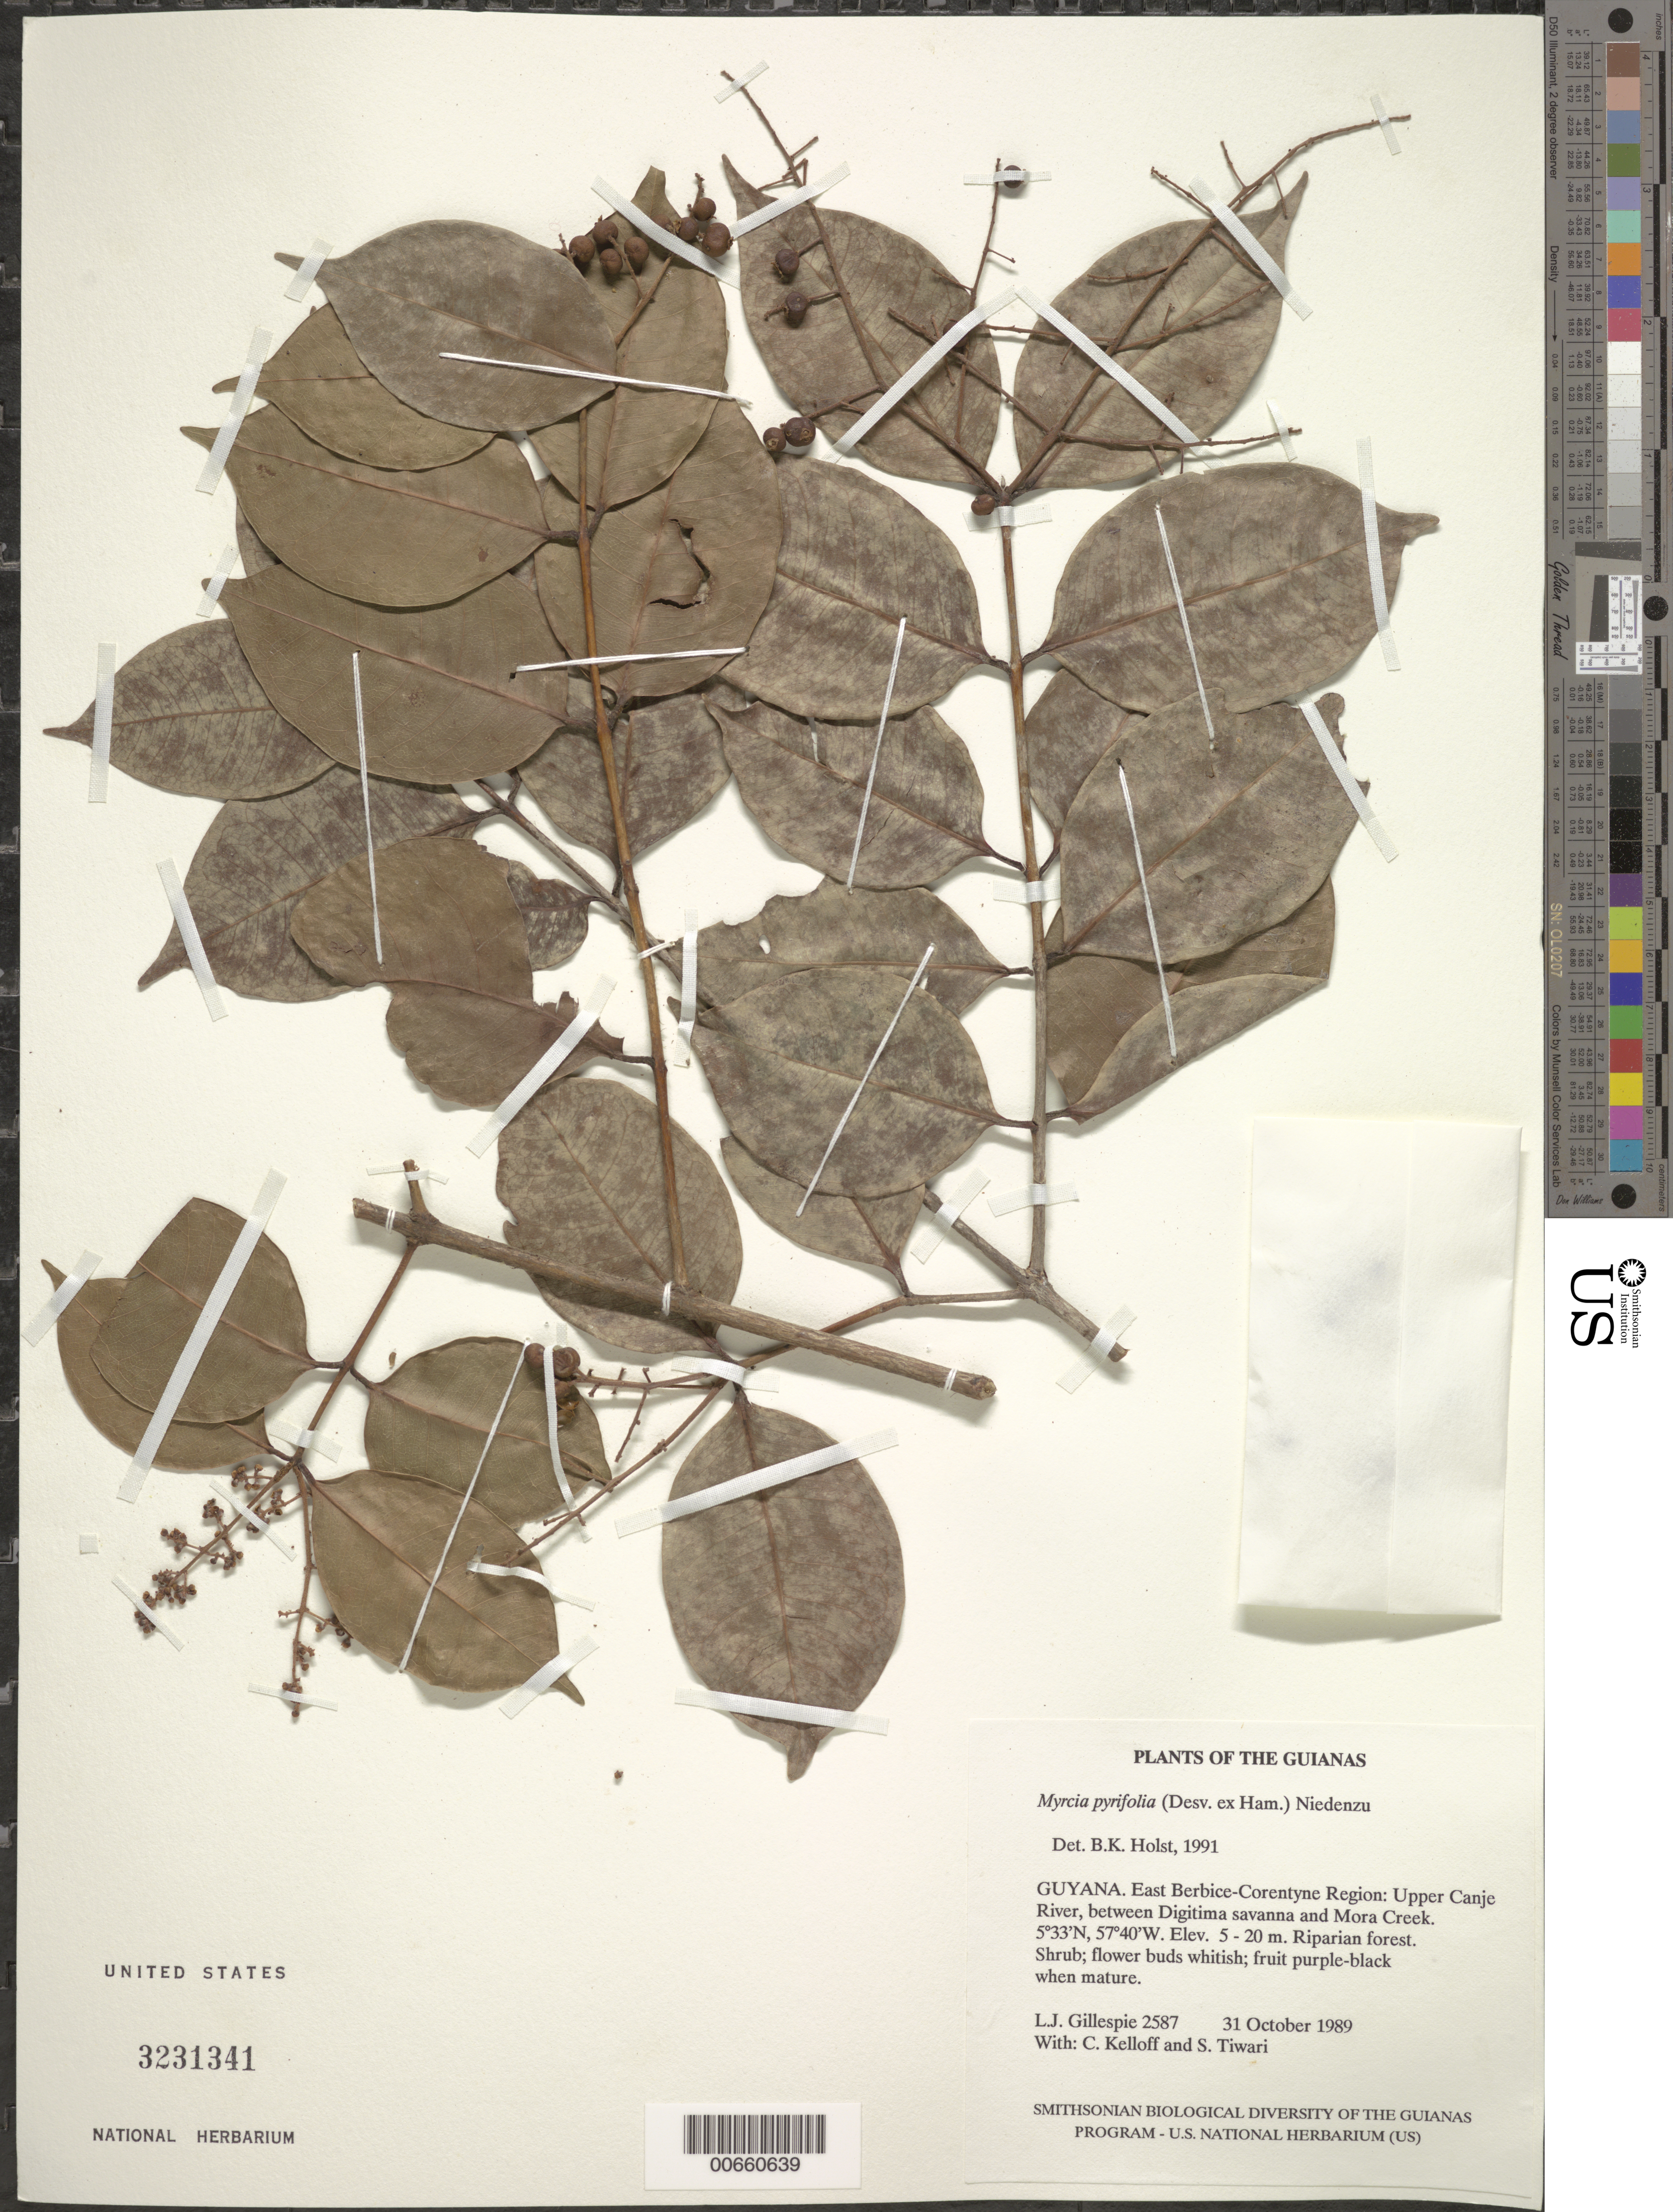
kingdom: Plantae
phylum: Tracheophyta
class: Magnoliopsida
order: Myrtales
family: Myrtaceae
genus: Myrcia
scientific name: Myrcia pyrifolia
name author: Nied.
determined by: Holst, Bruce K.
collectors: L. J. Gillespie, C. L. Kelloff & S. Tiwari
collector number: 2587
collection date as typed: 31 October 1989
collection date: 1989-10-31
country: Guyana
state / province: E. Berbice-Corentyne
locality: Upper Canje River, between Digitima savanna and Mora Creek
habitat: Riparian forest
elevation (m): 5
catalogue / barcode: US 3231341